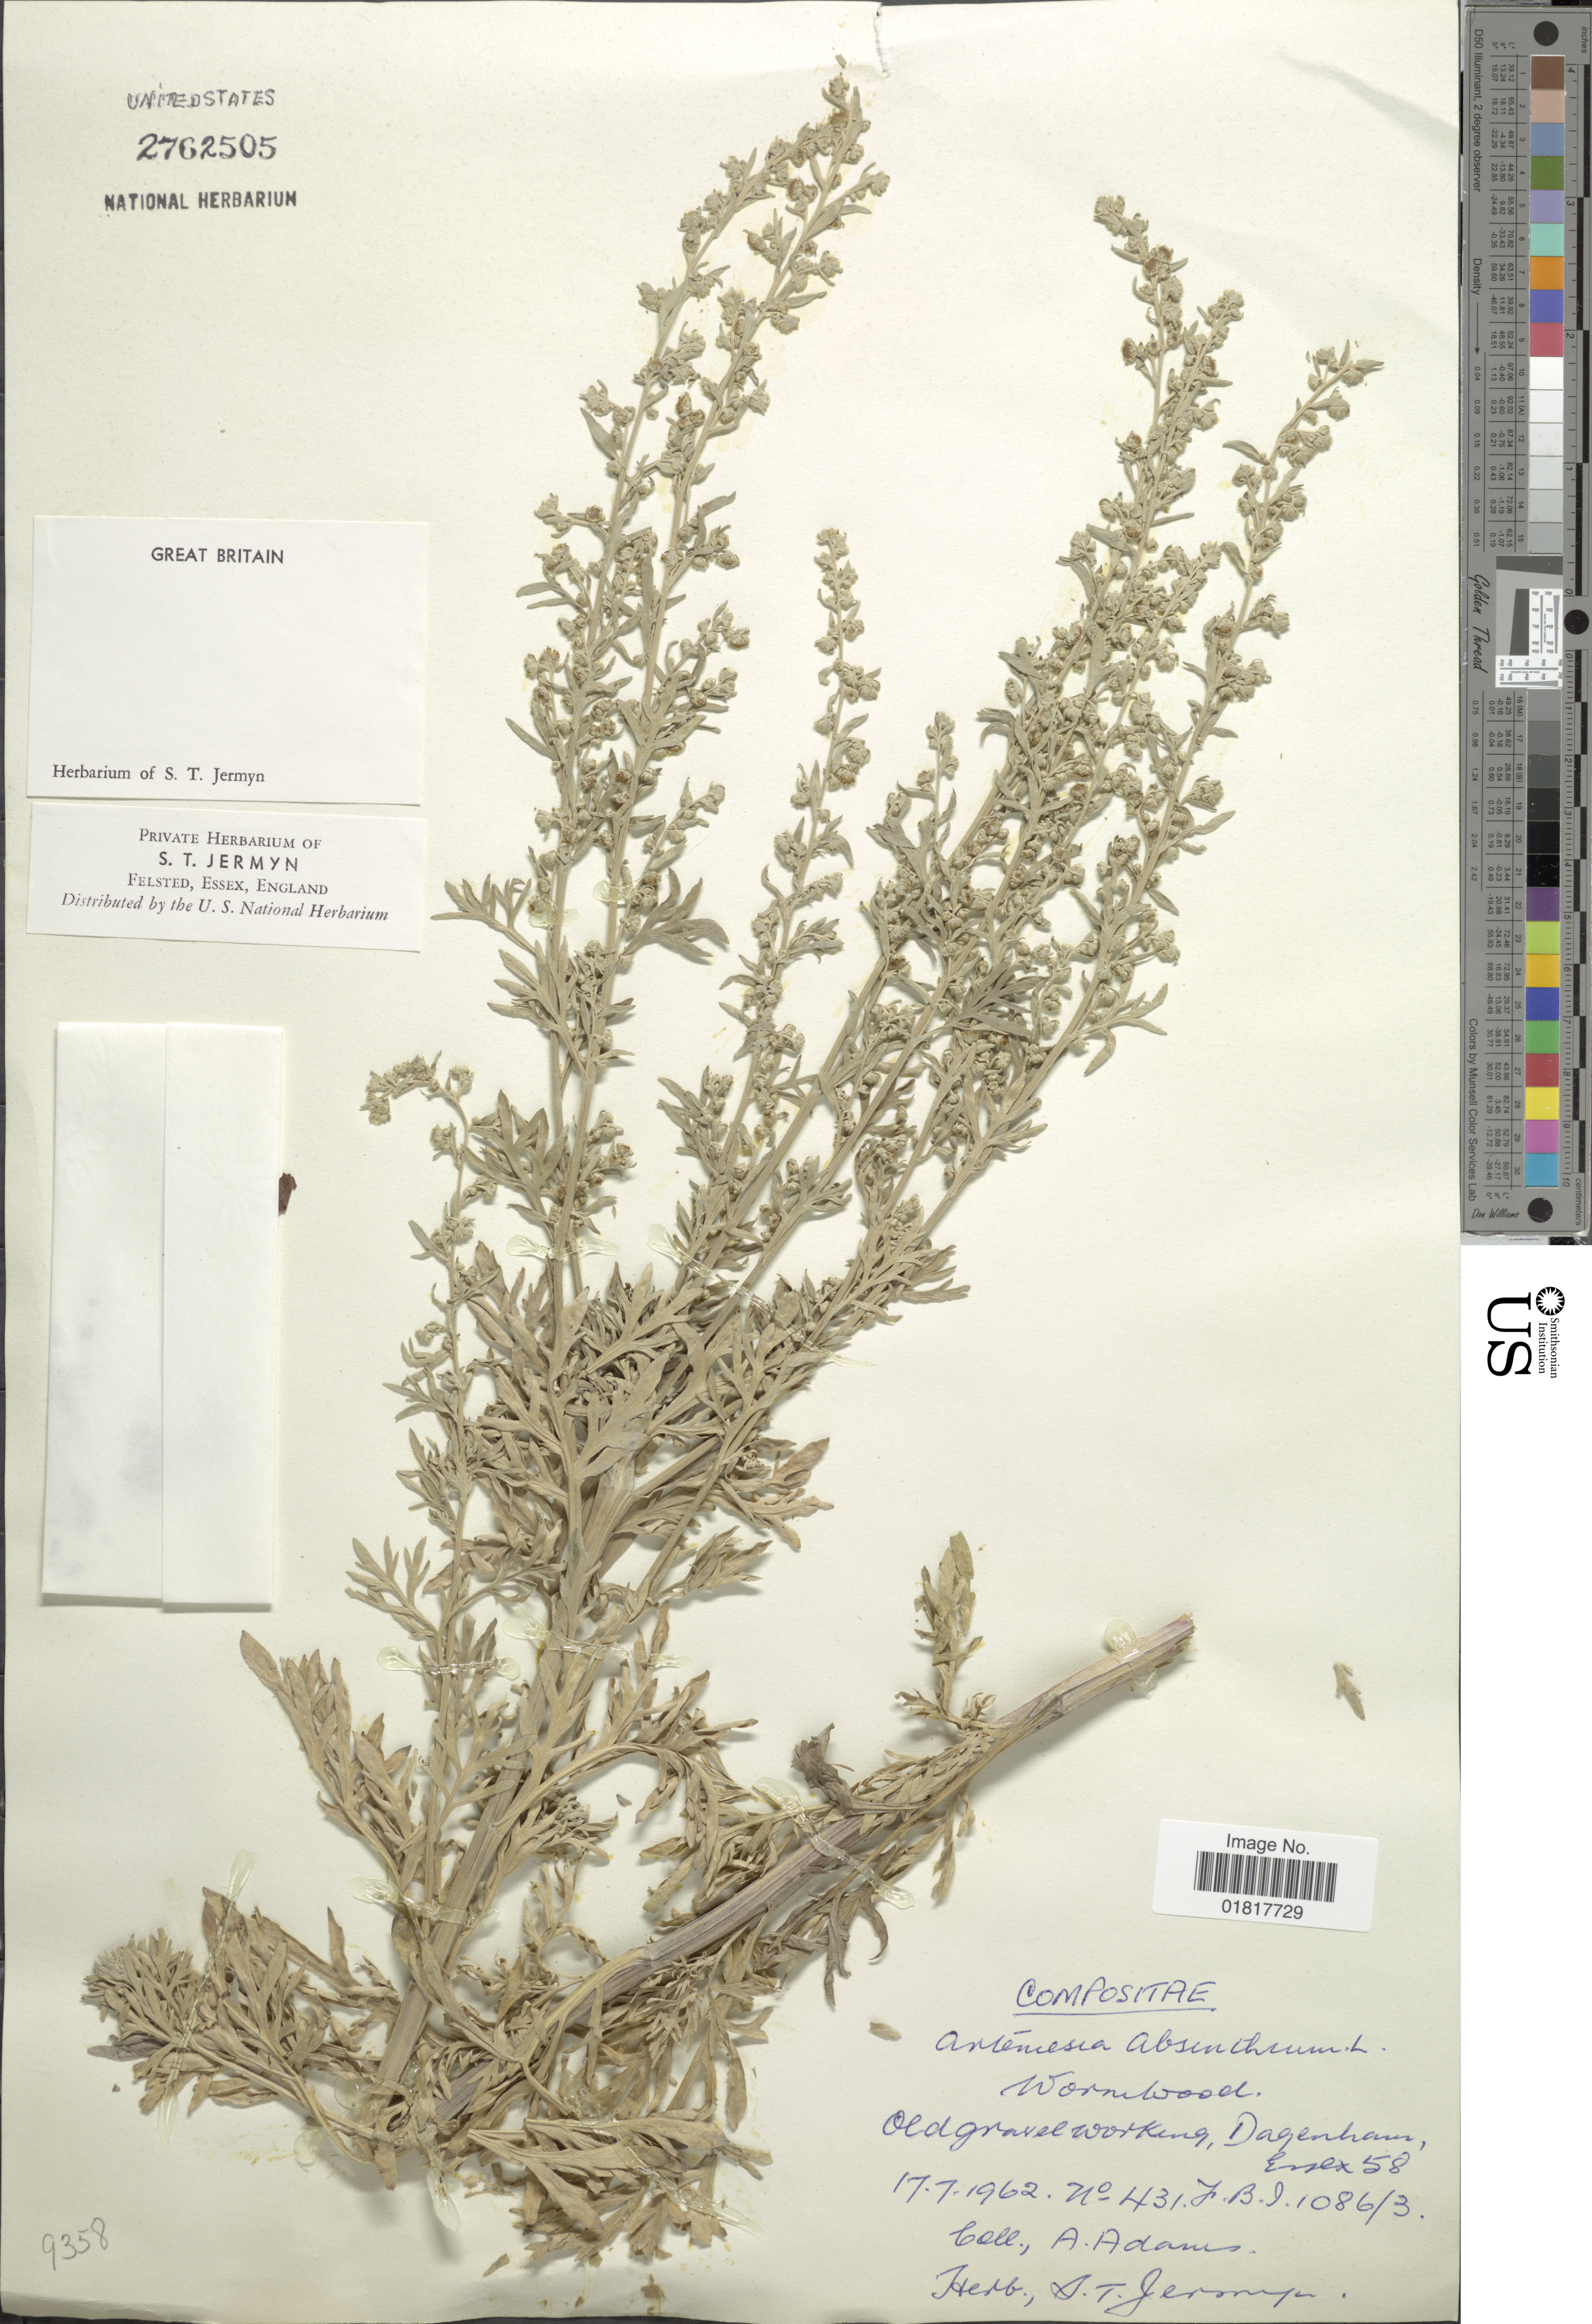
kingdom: Plantae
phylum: Tracheophyta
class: Magnoliopsida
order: Asterales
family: Asteraceae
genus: Artemisia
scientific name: Artemisia absinthium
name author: L.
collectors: A. M. Adams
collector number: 431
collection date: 1962-07-17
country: United Kingdom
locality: Old gravel working, Dagenham, Essex 58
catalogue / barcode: US 2762505